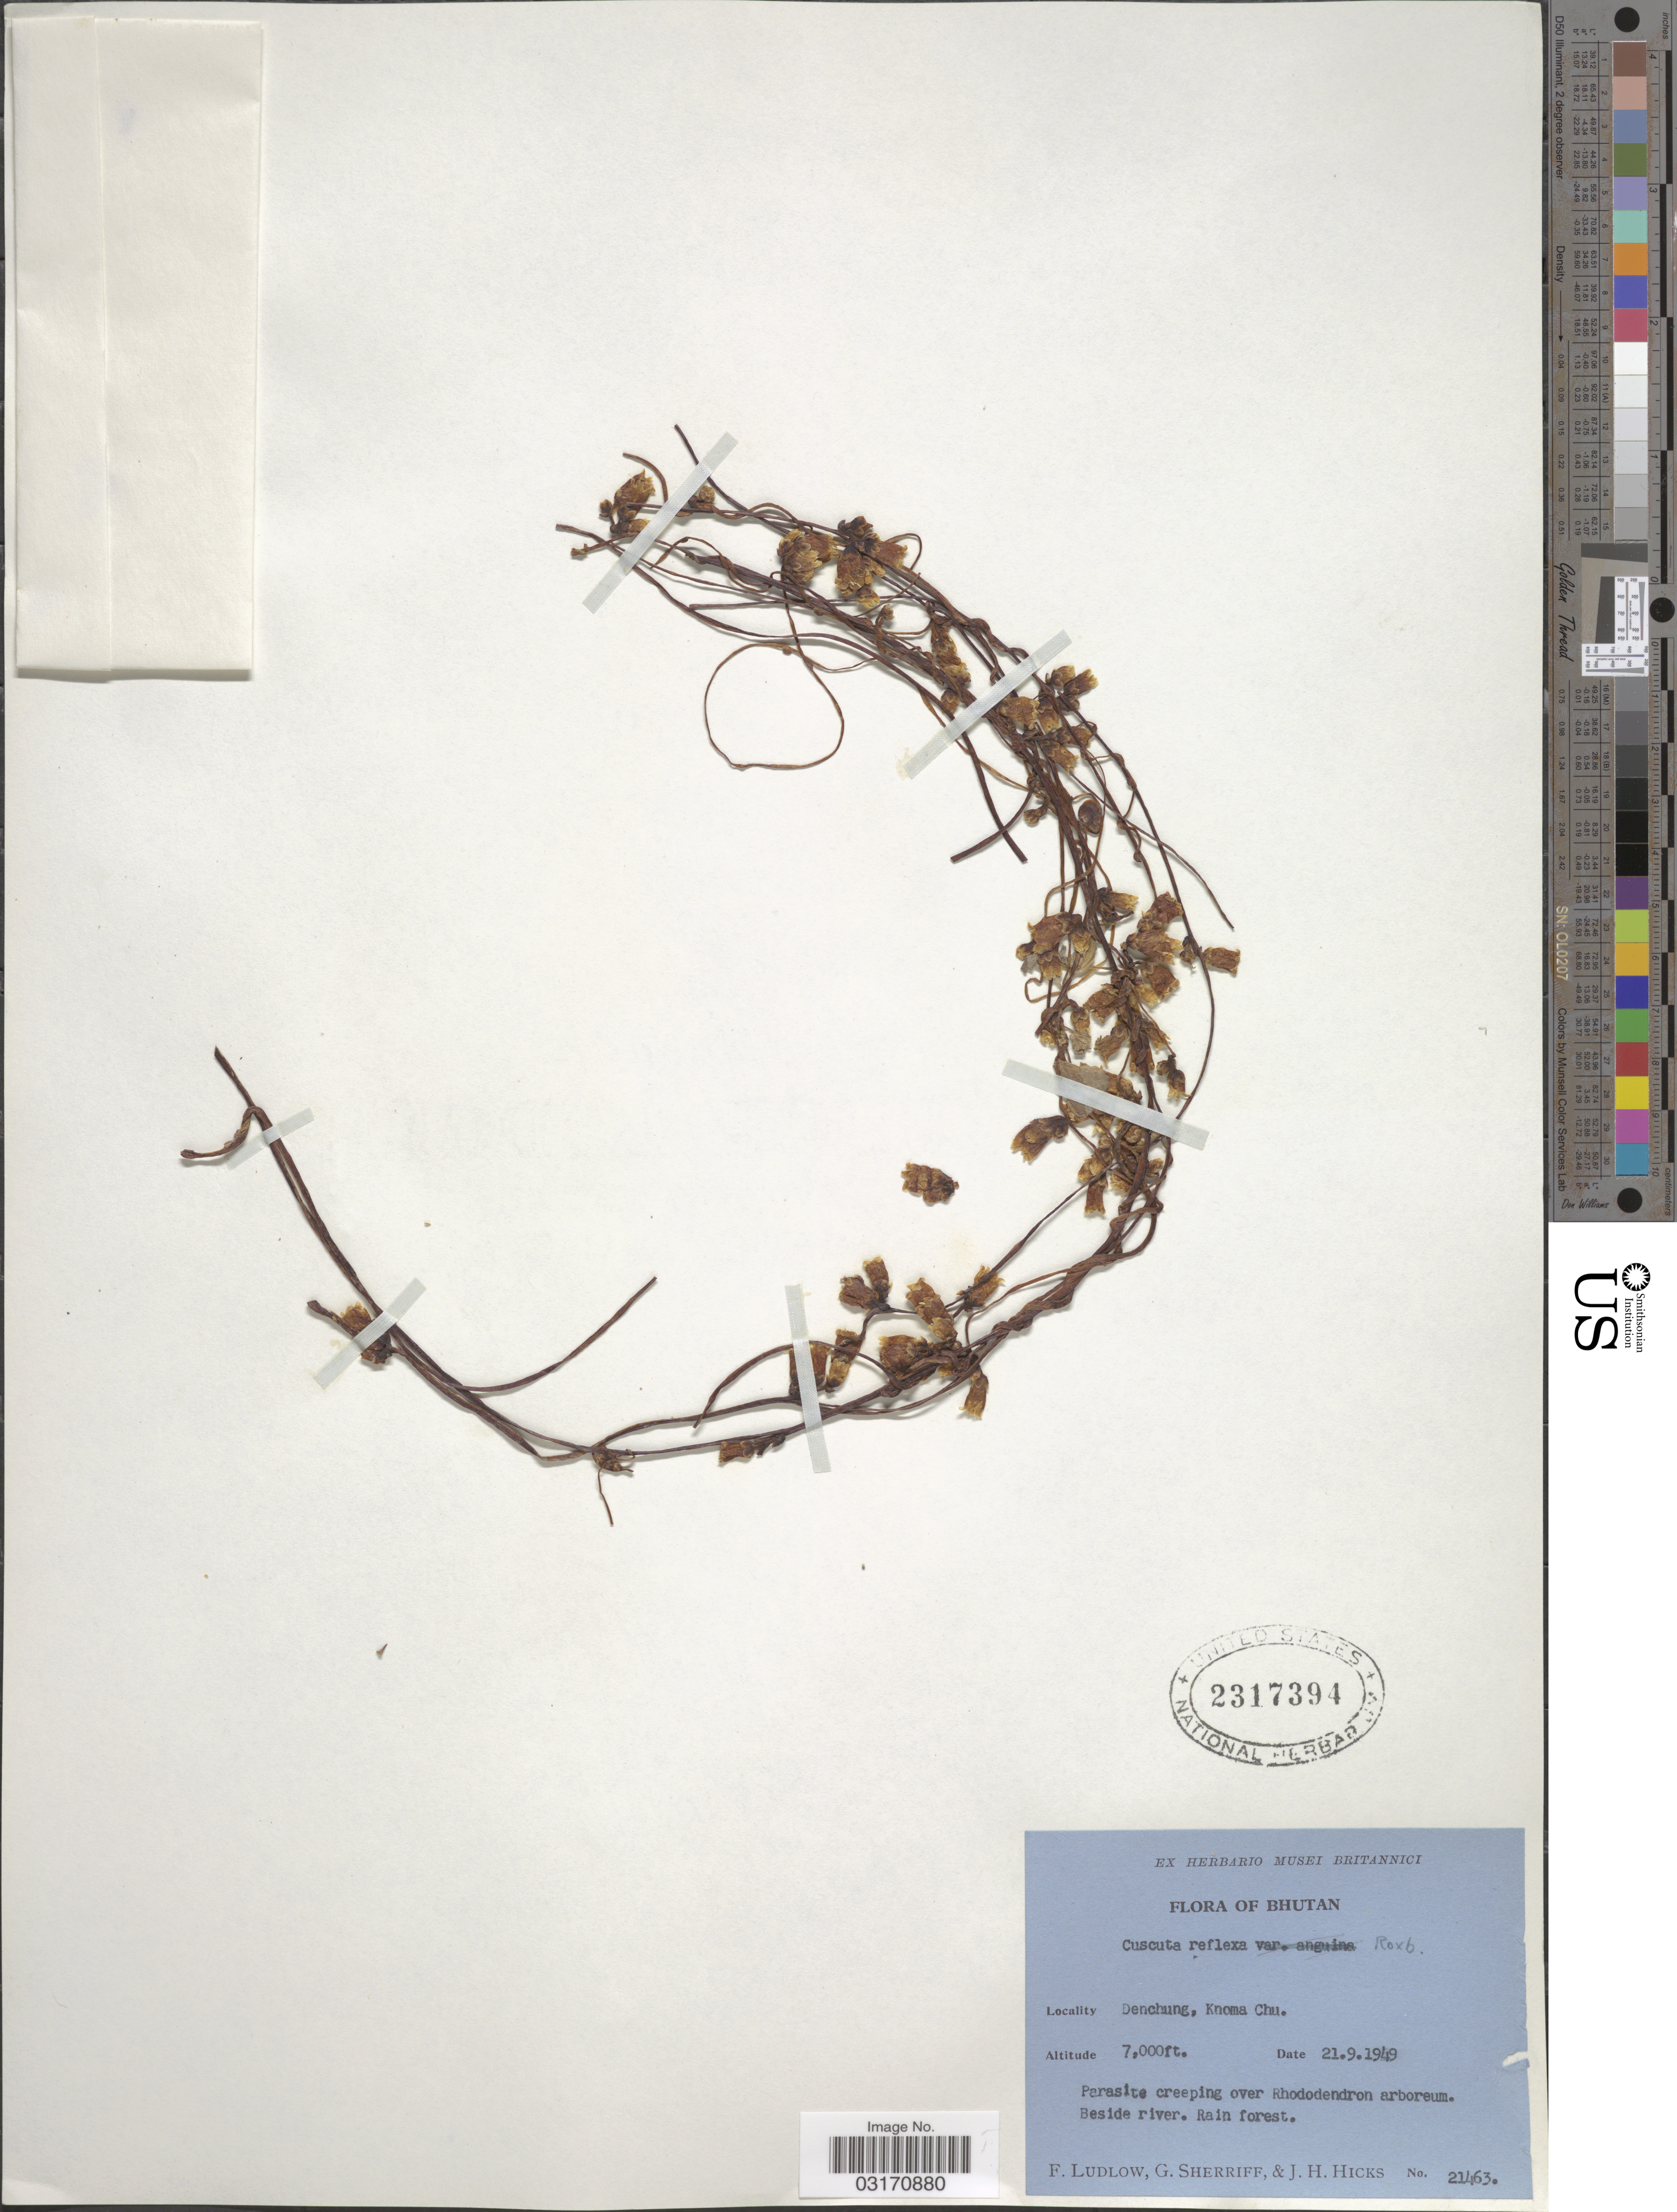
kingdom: Plantae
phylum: Tracheophyta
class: Magnoliopsida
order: Solanales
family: Convolvulaceae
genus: Cuscuta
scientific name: Cuscuta reflexa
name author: Roxb.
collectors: F. Ludlow, G. Sherriff & J. H. Hicks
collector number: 21463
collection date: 1949-09-21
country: Bhutan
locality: Denchung, Knoma Chu. Beside river.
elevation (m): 2134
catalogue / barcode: US 2317394